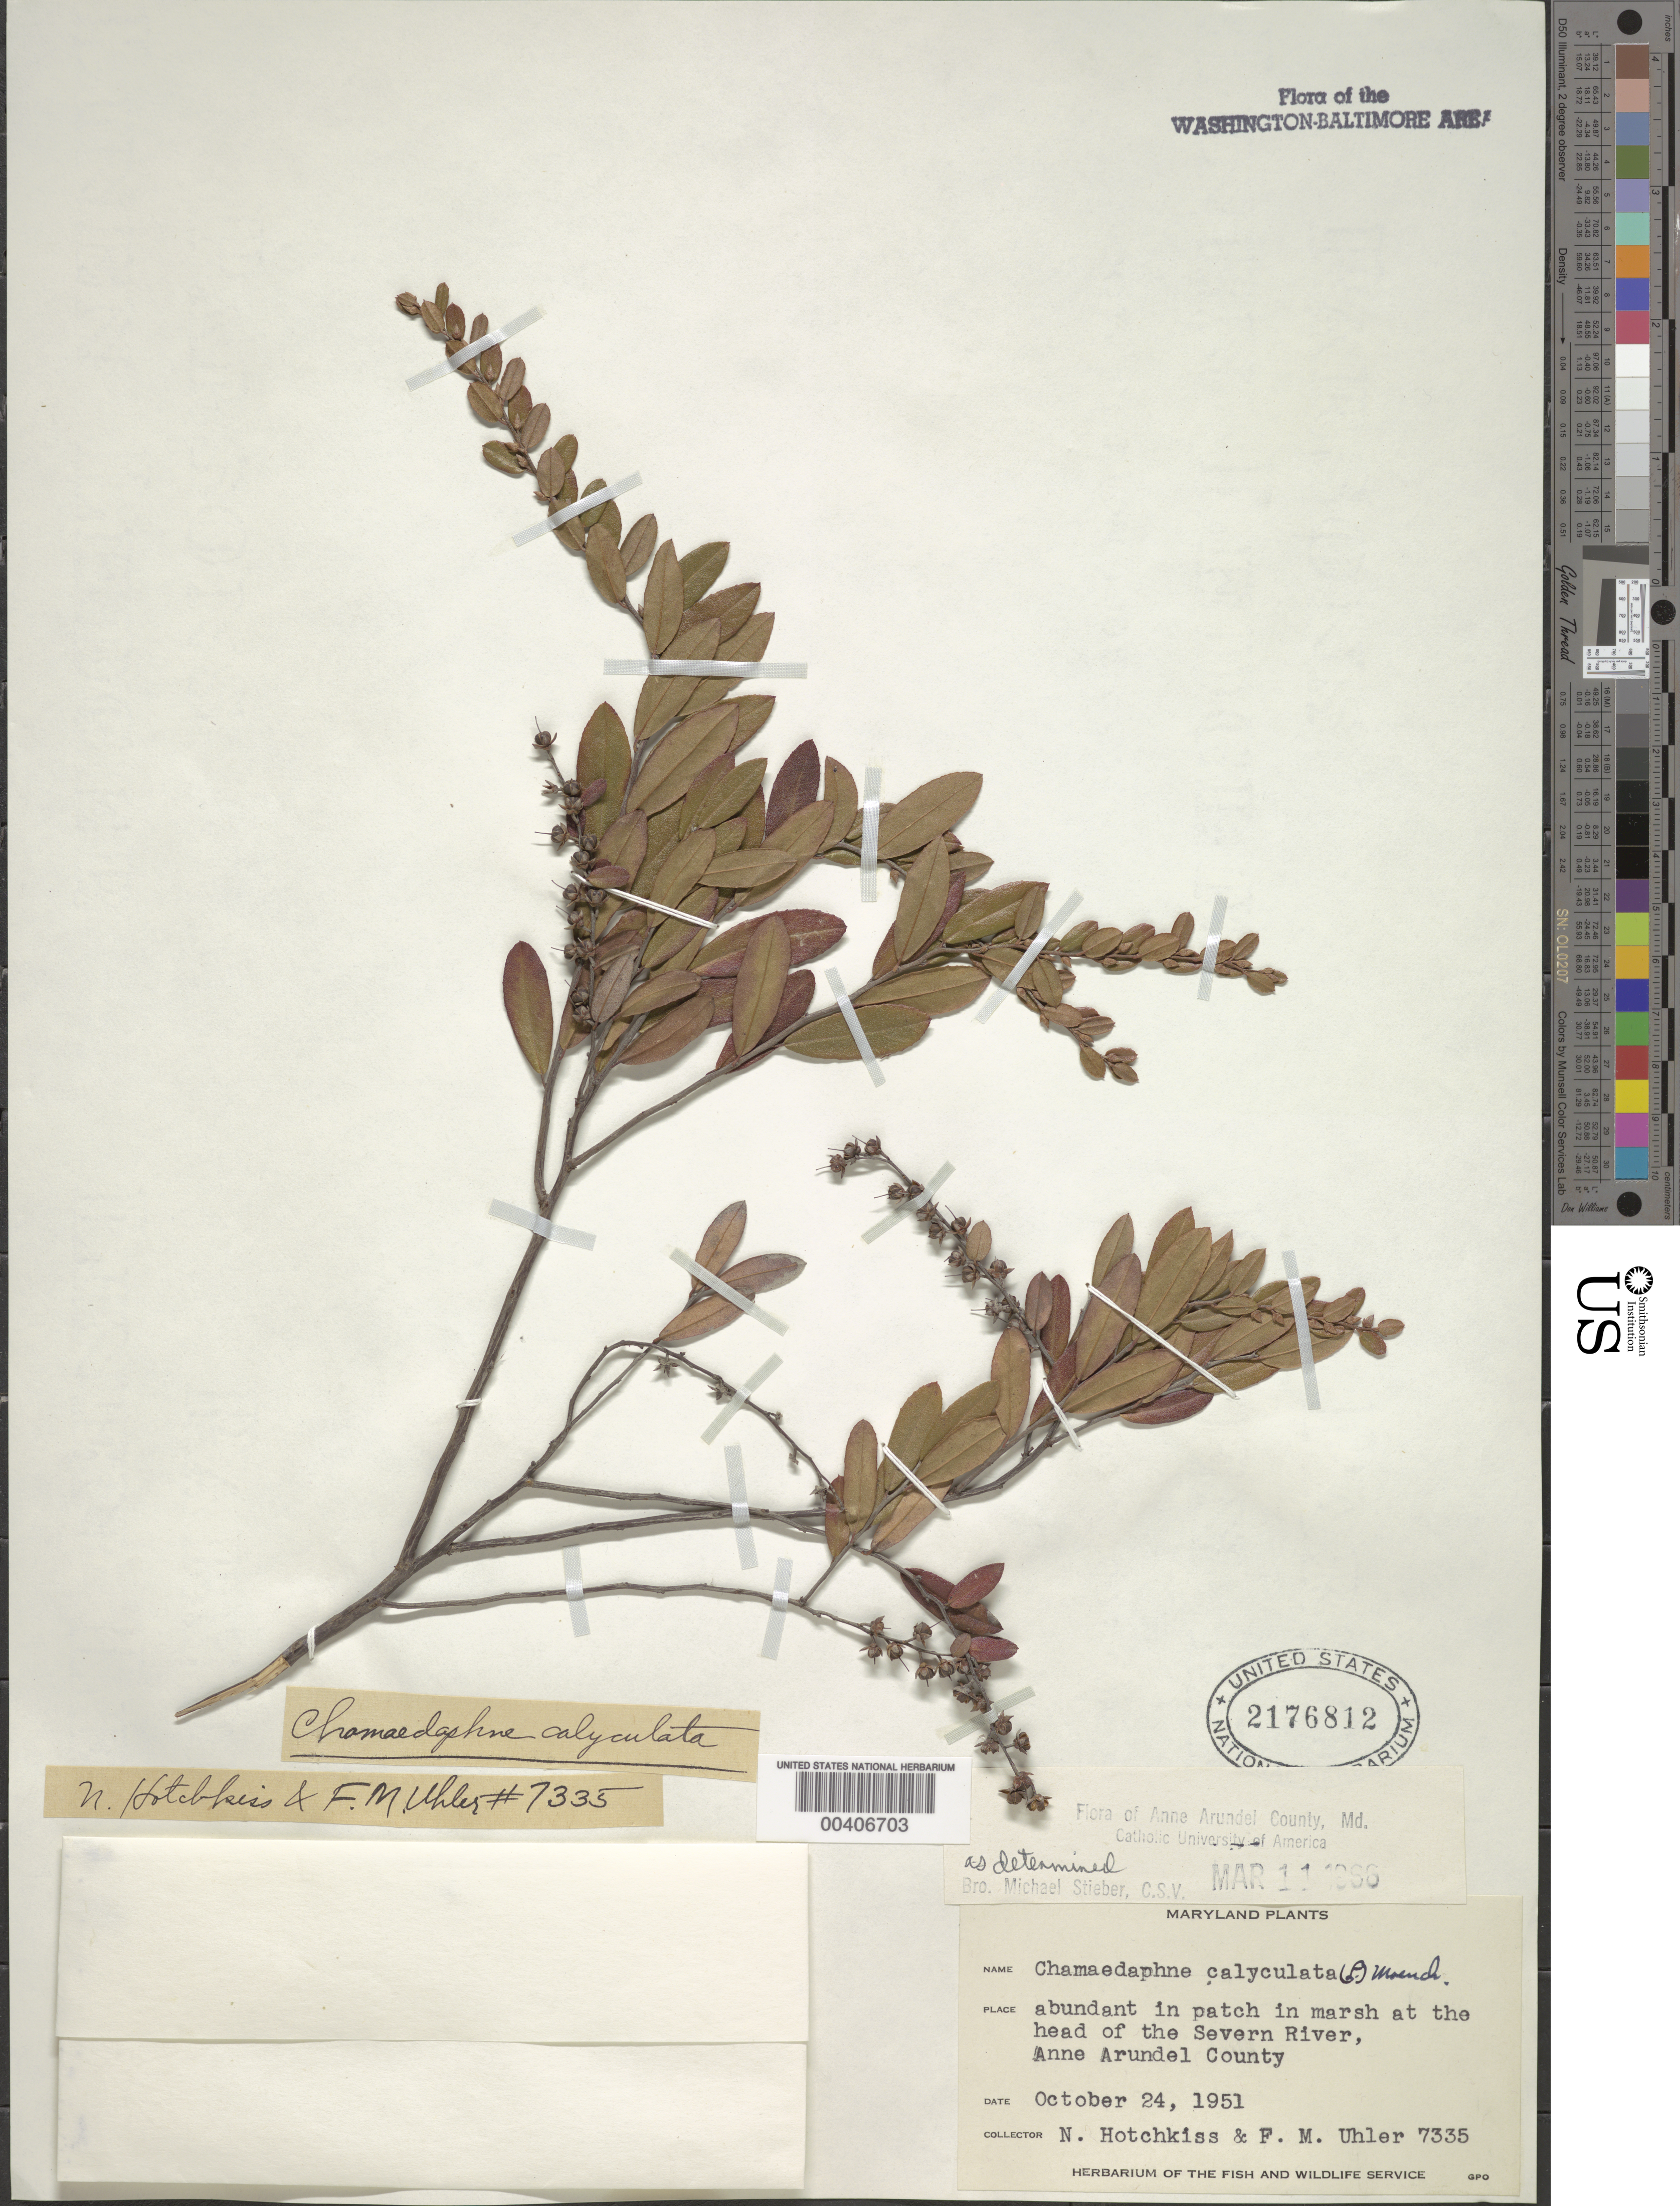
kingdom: Plantae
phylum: Tracheophyta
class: Magnoliopsida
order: Ericales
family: Ericaceae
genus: Chamaedaphne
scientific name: Chamaedaphne calyculata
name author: (L.) Moench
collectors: N. Hotchkiss & F. M. Uhler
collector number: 7335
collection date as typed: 24 Oct 1951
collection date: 1951-10-24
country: United States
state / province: Maryland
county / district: Anne Arundel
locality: Severn River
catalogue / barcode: US 2176812